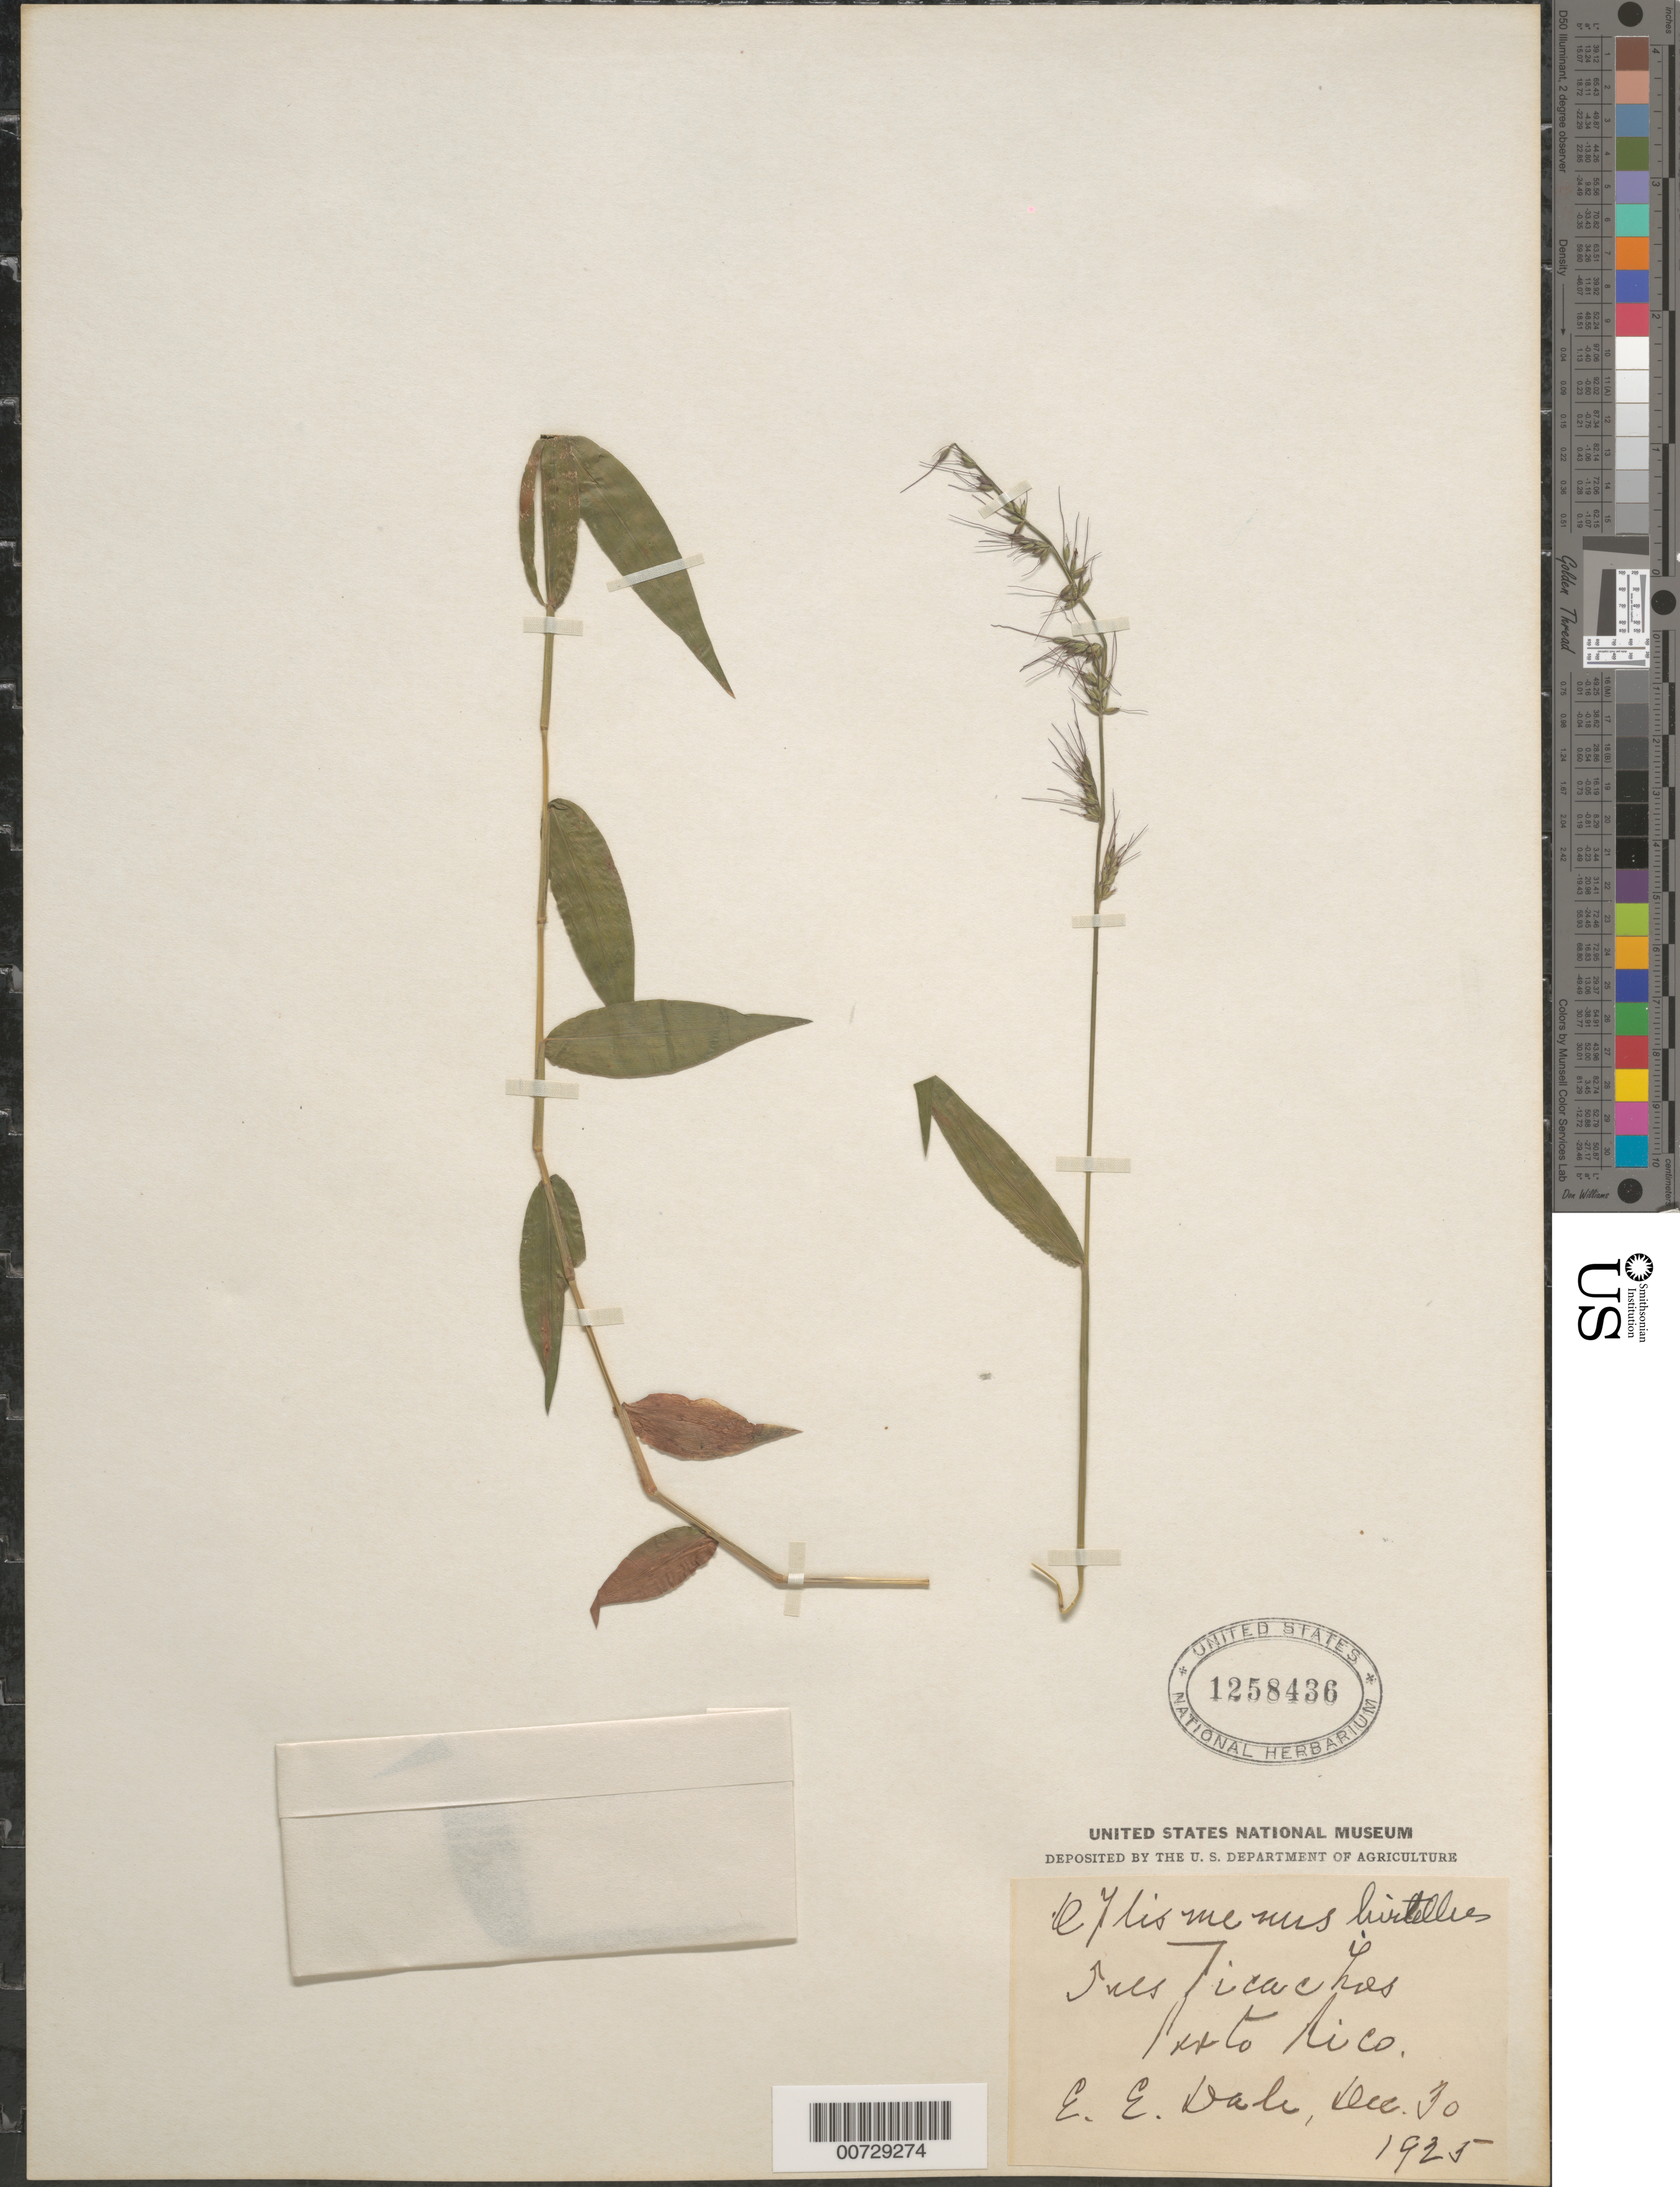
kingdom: Plantae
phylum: Tracheophyta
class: Liliopsida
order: Poales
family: Poaceae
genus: Oplismenus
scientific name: Oplismenus hirtellus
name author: (L.) P. Beauv.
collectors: E. Dale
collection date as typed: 30 Dec 1925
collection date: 1925-12-30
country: Puerto Rico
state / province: Jayuya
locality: Tres Picachos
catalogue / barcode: US 1258436